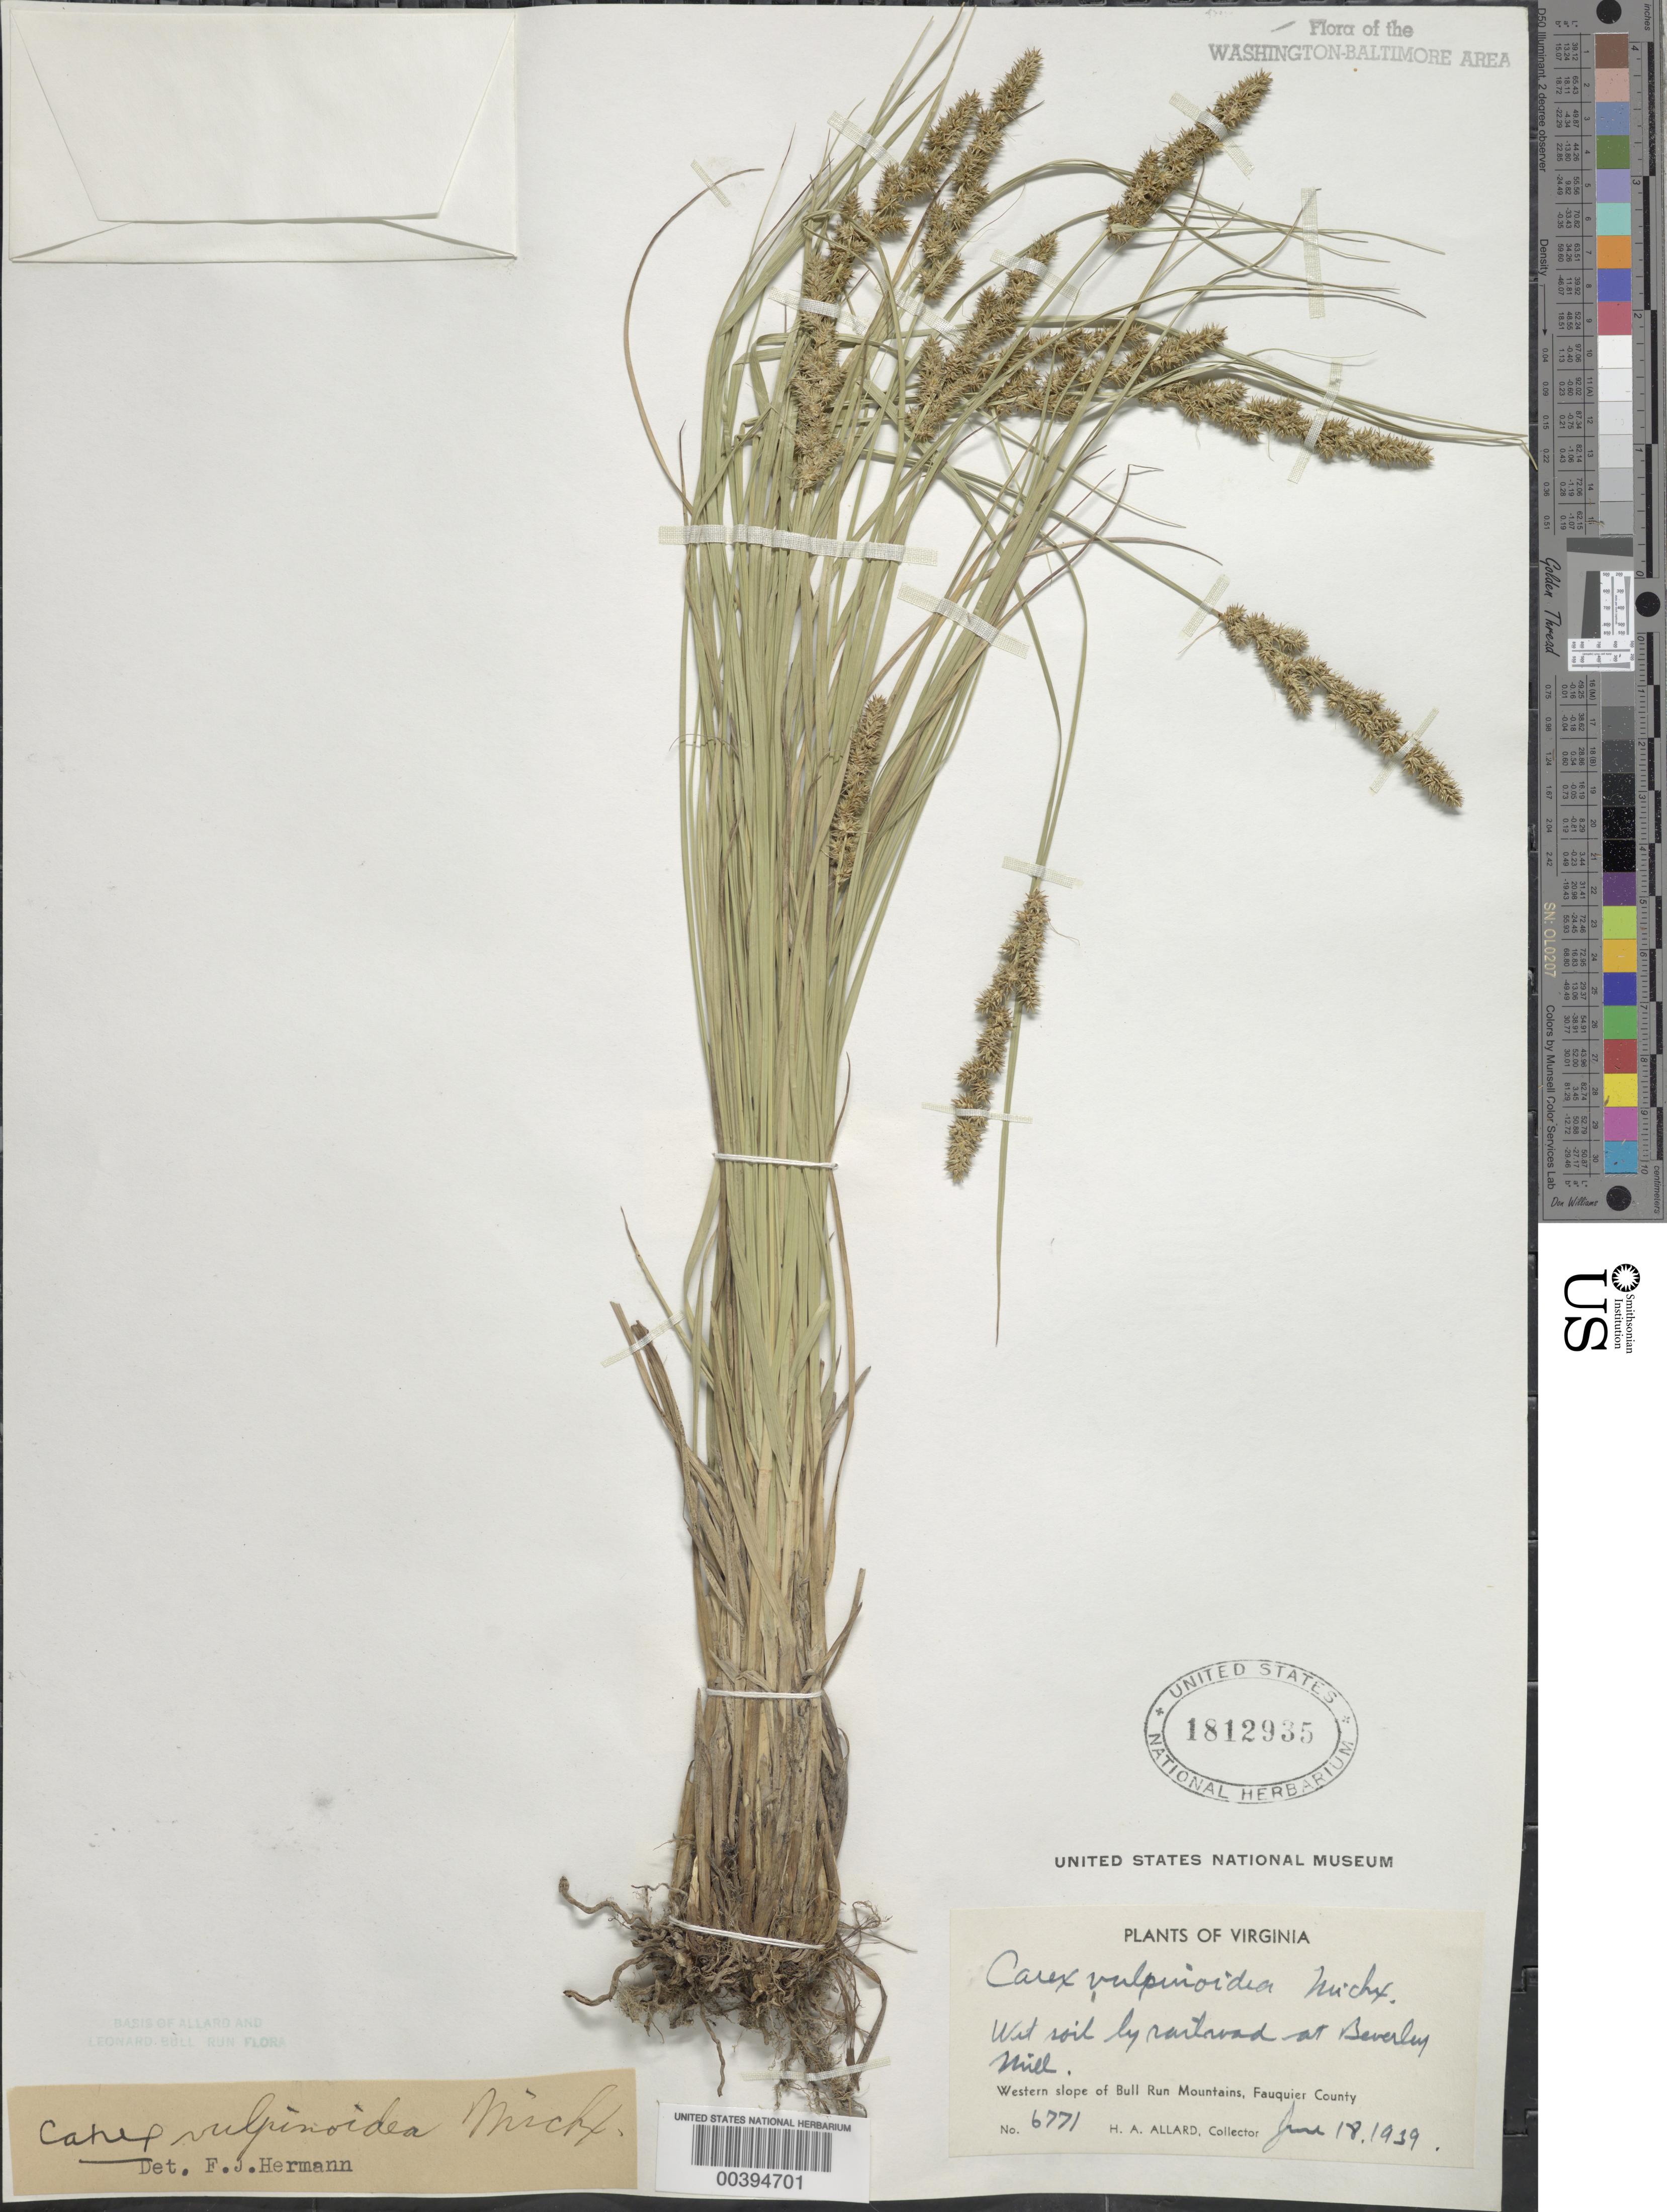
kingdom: Plantae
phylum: Tracheophyta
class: Liliopsida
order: Poales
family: Cyperaceae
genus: Carex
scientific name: Carex vulpinoidea Michx.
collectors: H. A. Allard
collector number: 6771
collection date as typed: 18 Jun 1939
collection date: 1939-06-18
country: United States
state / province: Virginia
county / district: Fauquier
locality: Beverley Mill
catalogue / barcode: US 1812935